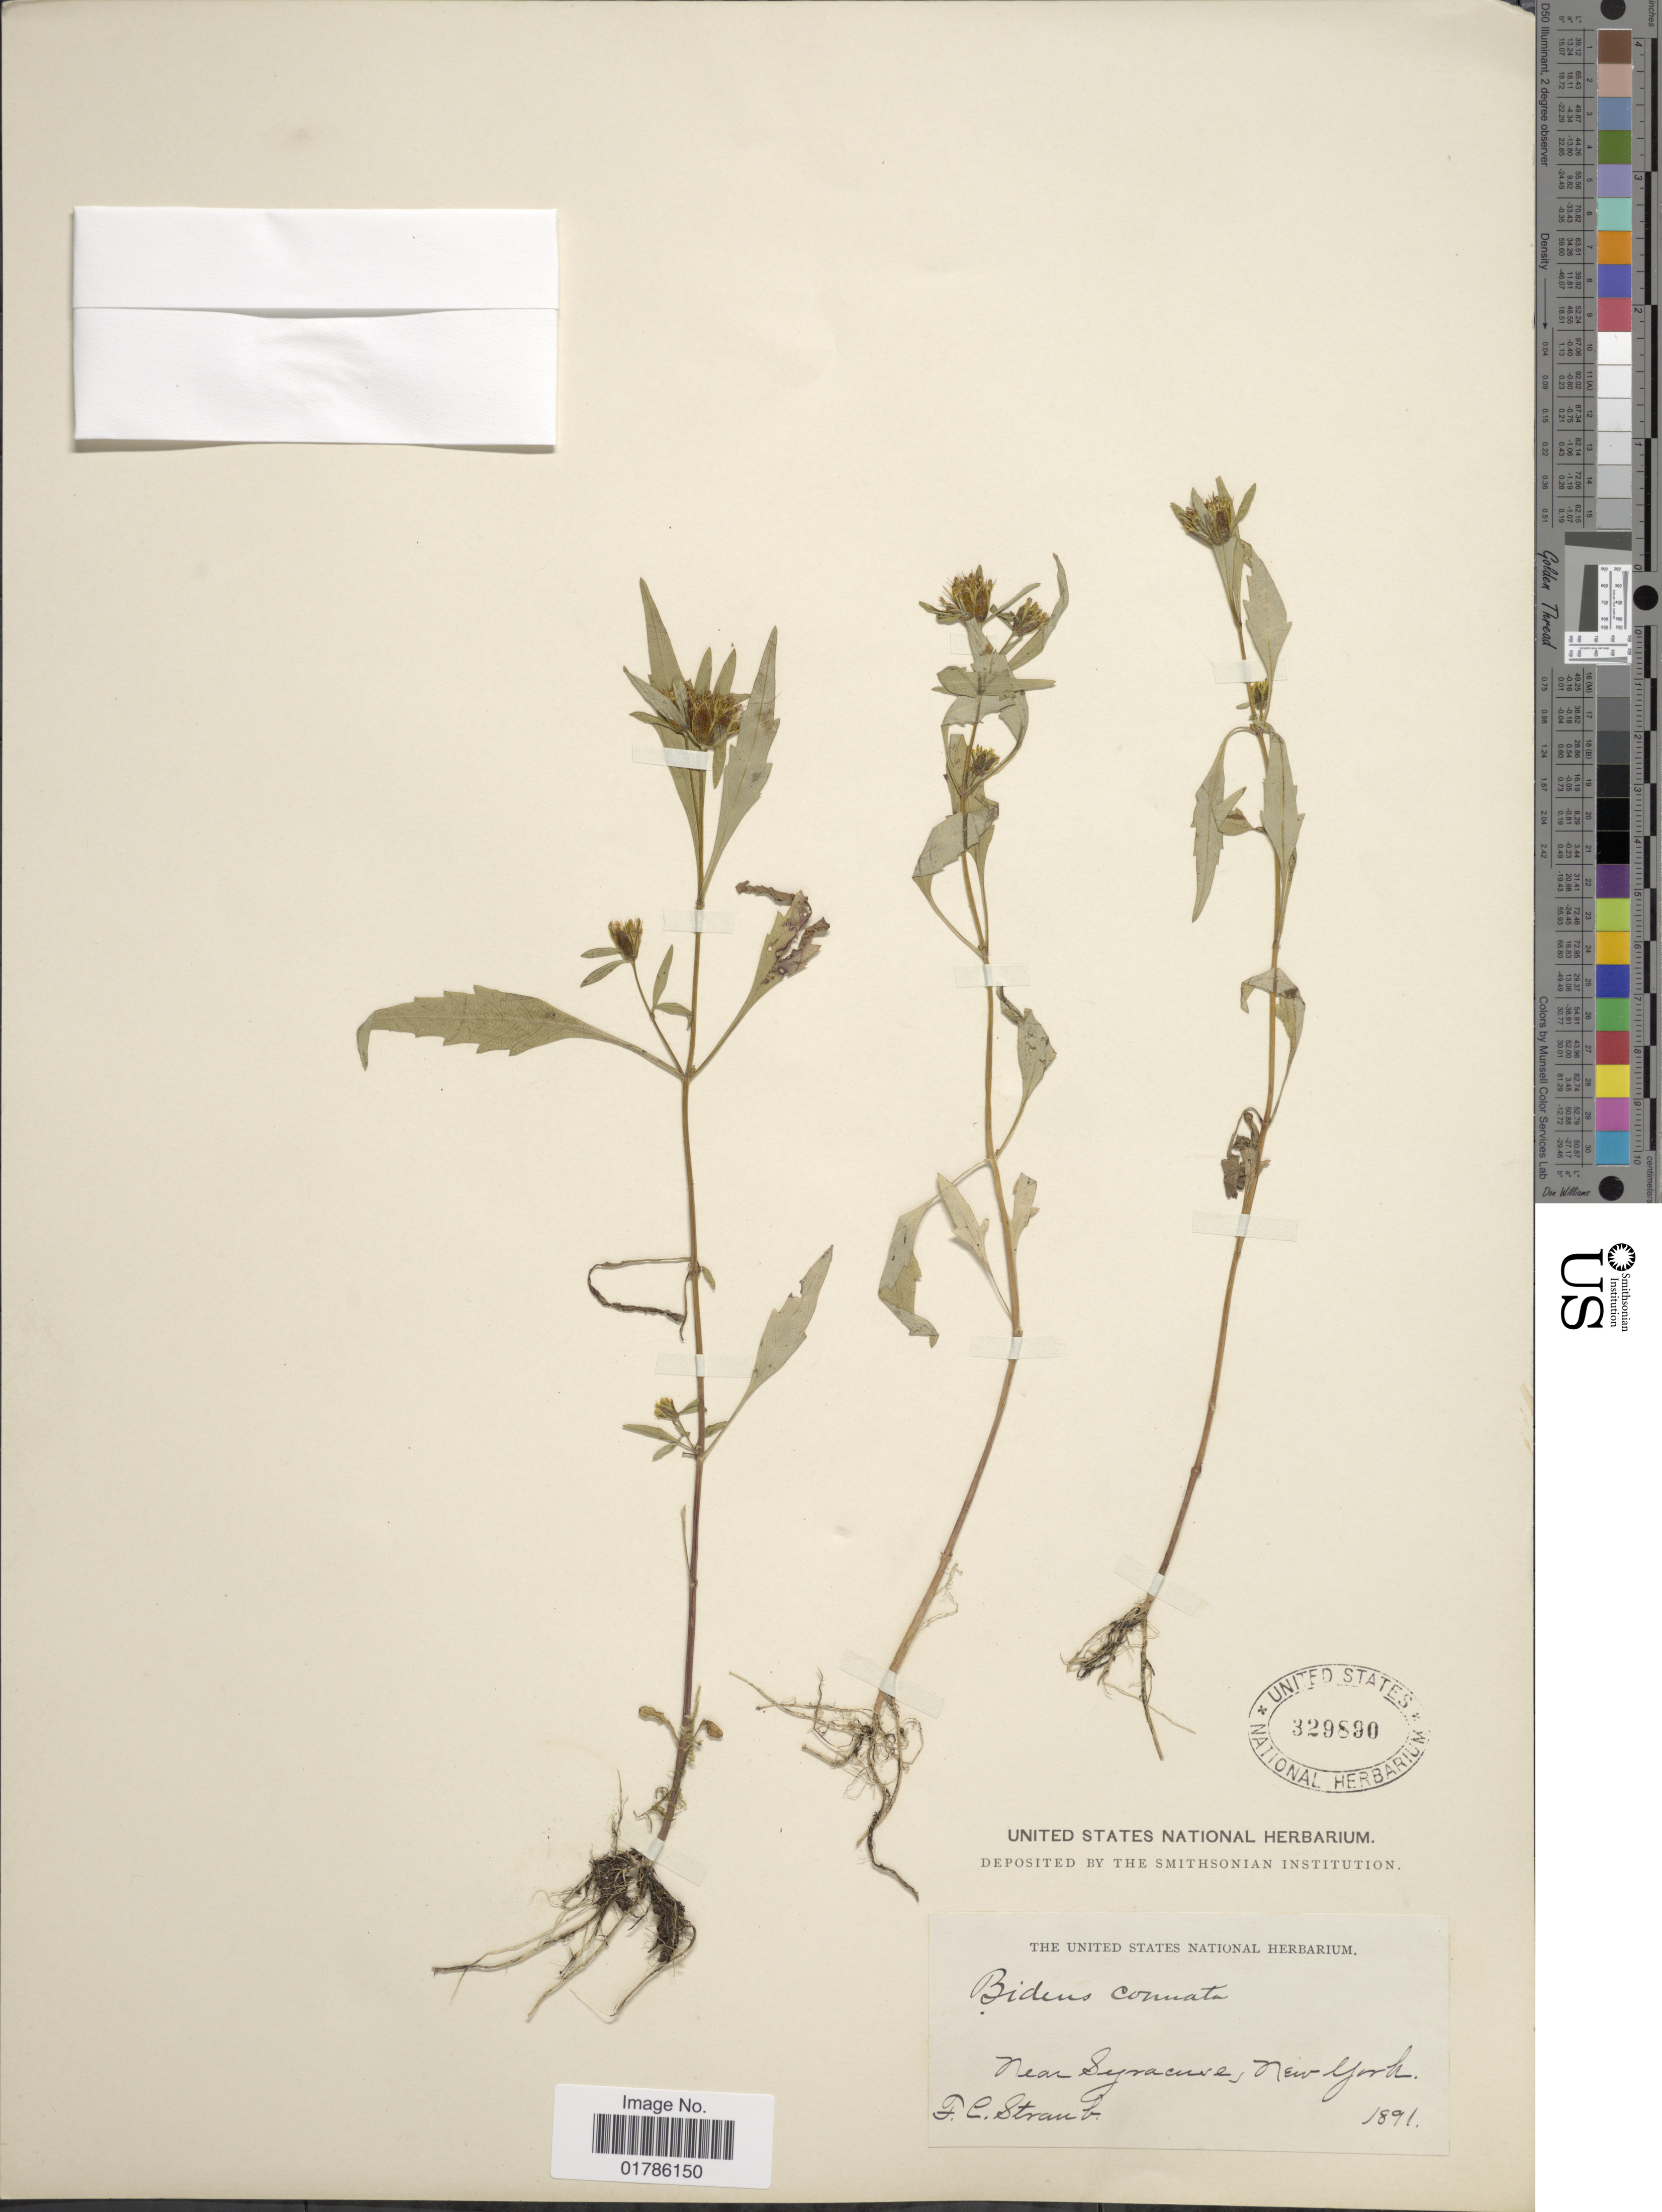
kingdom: Plantae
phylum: Tracheophyta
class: Magnoliopsida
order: Asterales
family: Asteraceae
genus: Bidens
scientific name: Bidens connata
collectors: F. Straub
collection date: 1891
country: United States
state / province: New York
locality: Near Syracuse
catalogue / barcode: US 329890